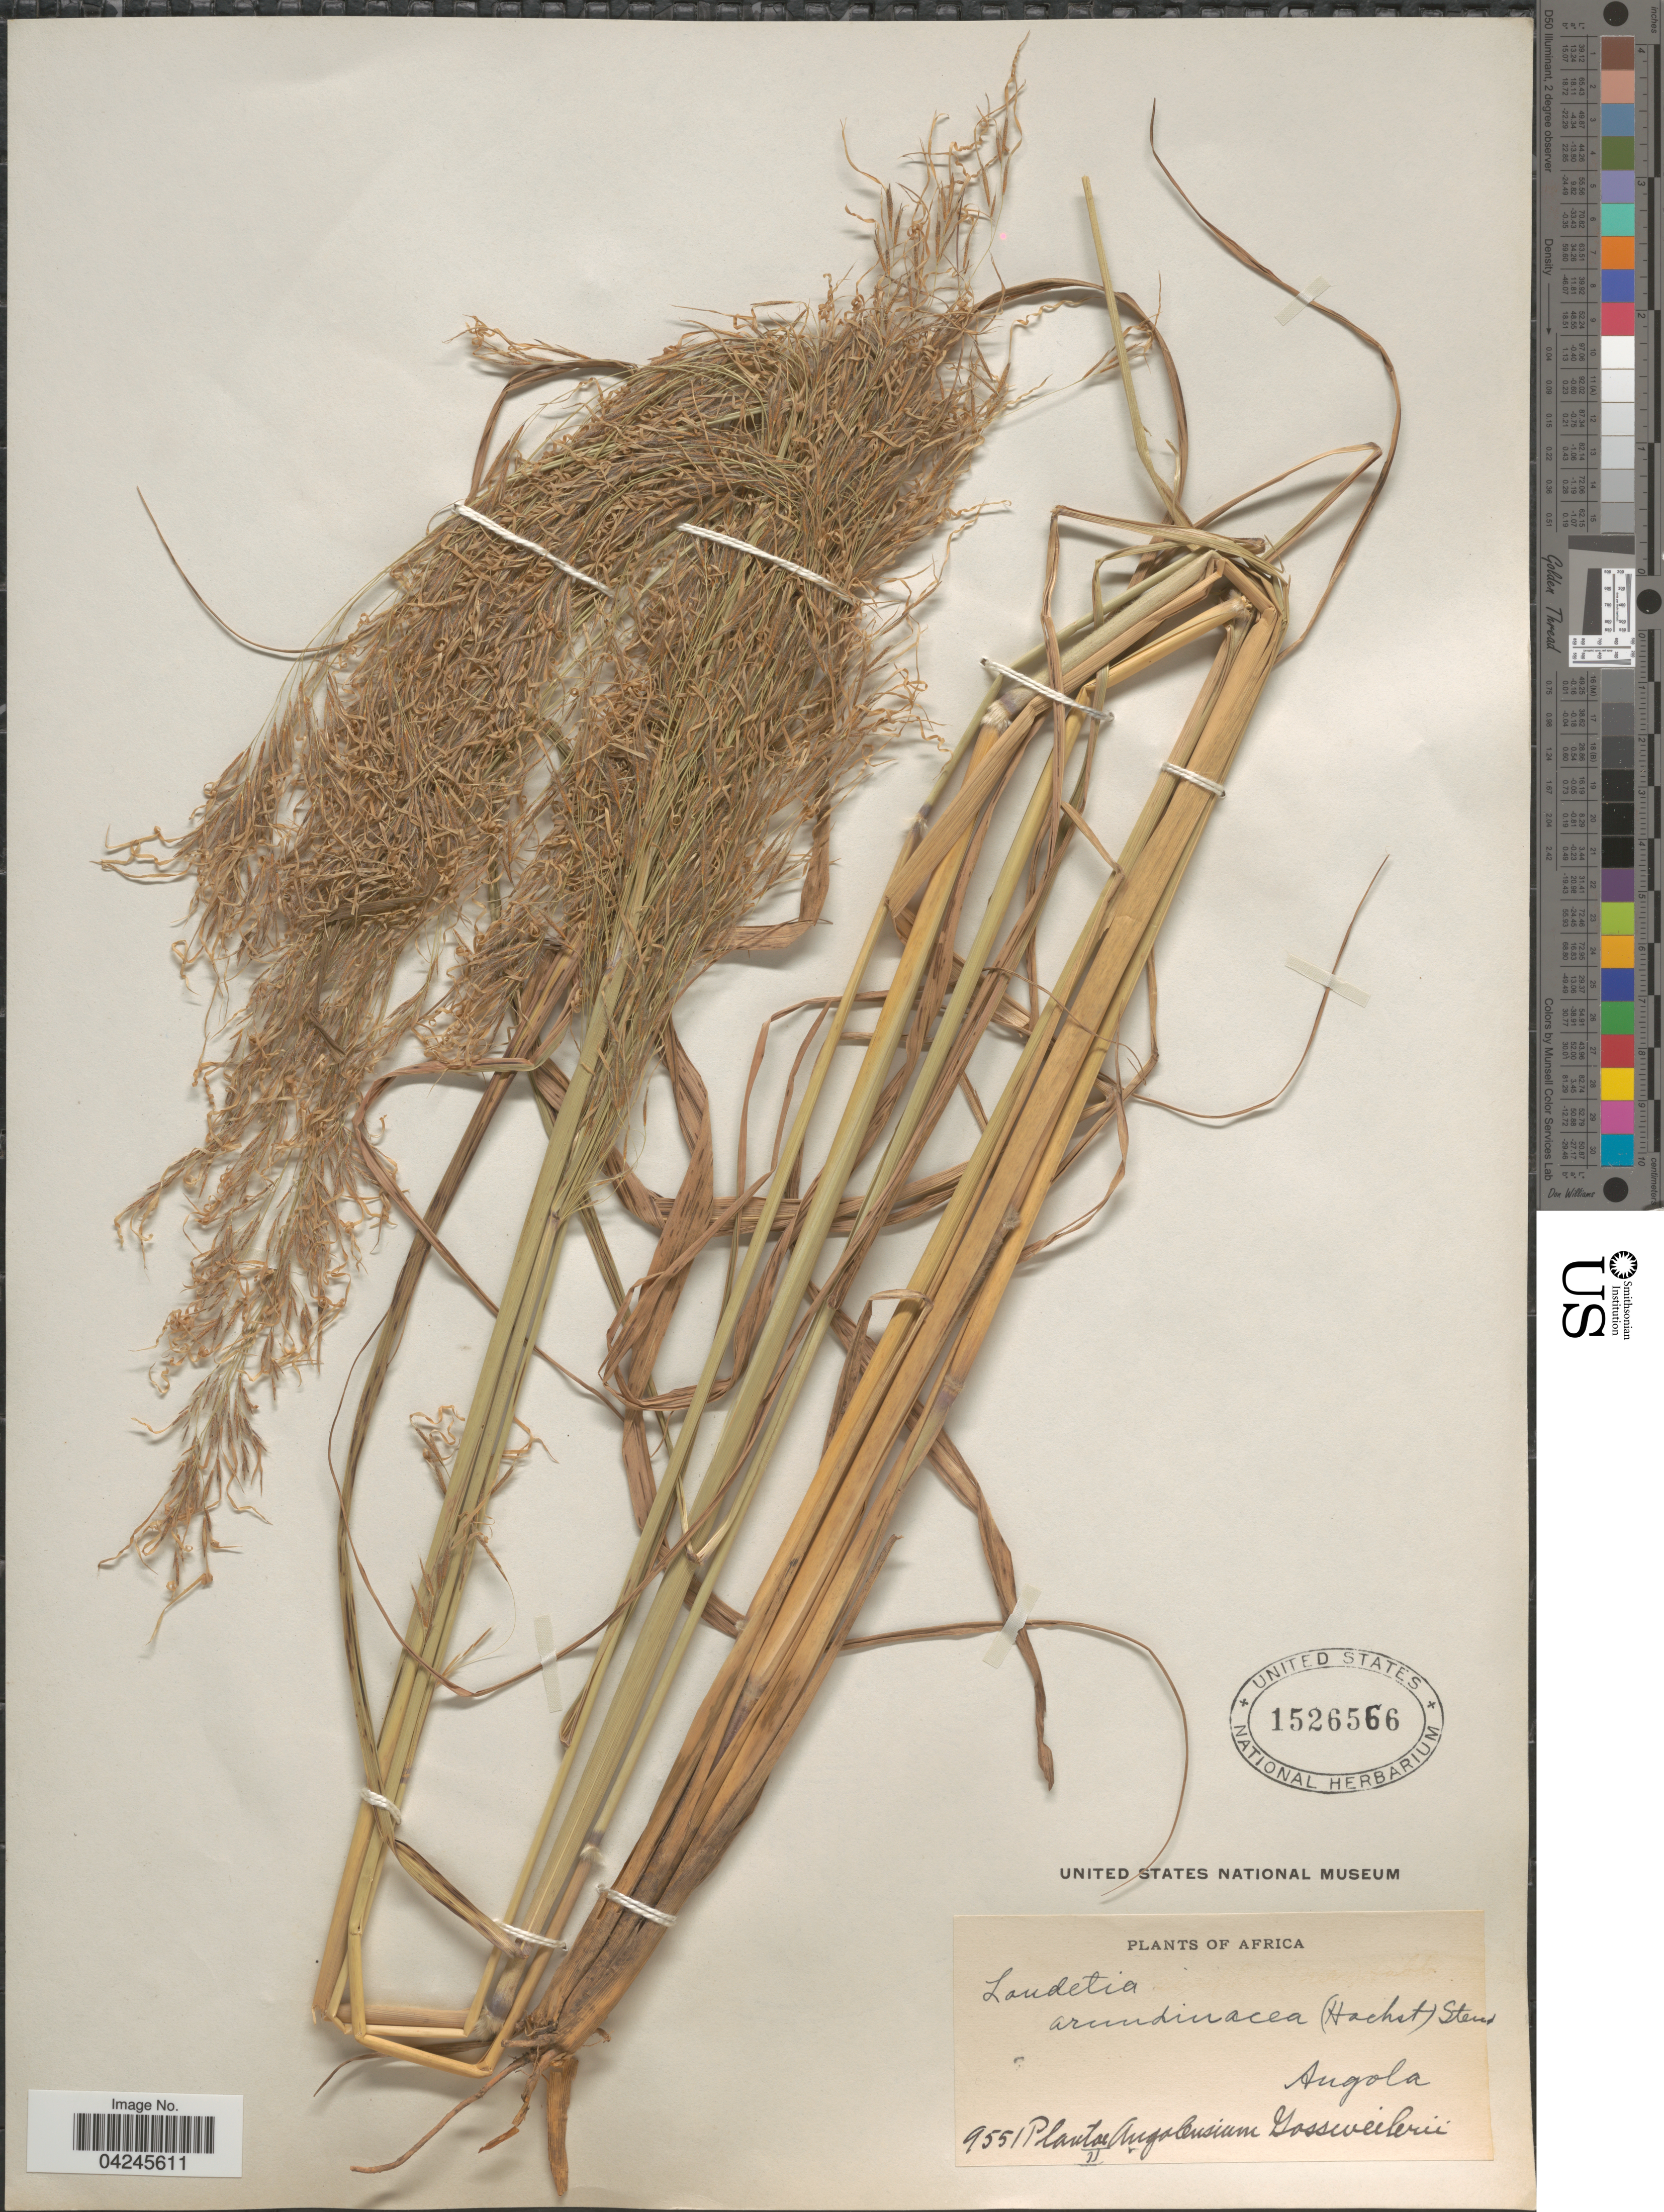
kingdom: Plantae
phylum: Tracheophyta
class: Liliopsida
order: Poales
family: Poaceae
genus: Loudetia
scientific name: Loudetia arundinacea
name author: (Hochst. ex A. Rich.) Steud.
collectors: -. Gossweiler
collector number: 9551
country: Angola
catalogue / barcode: US 1526566